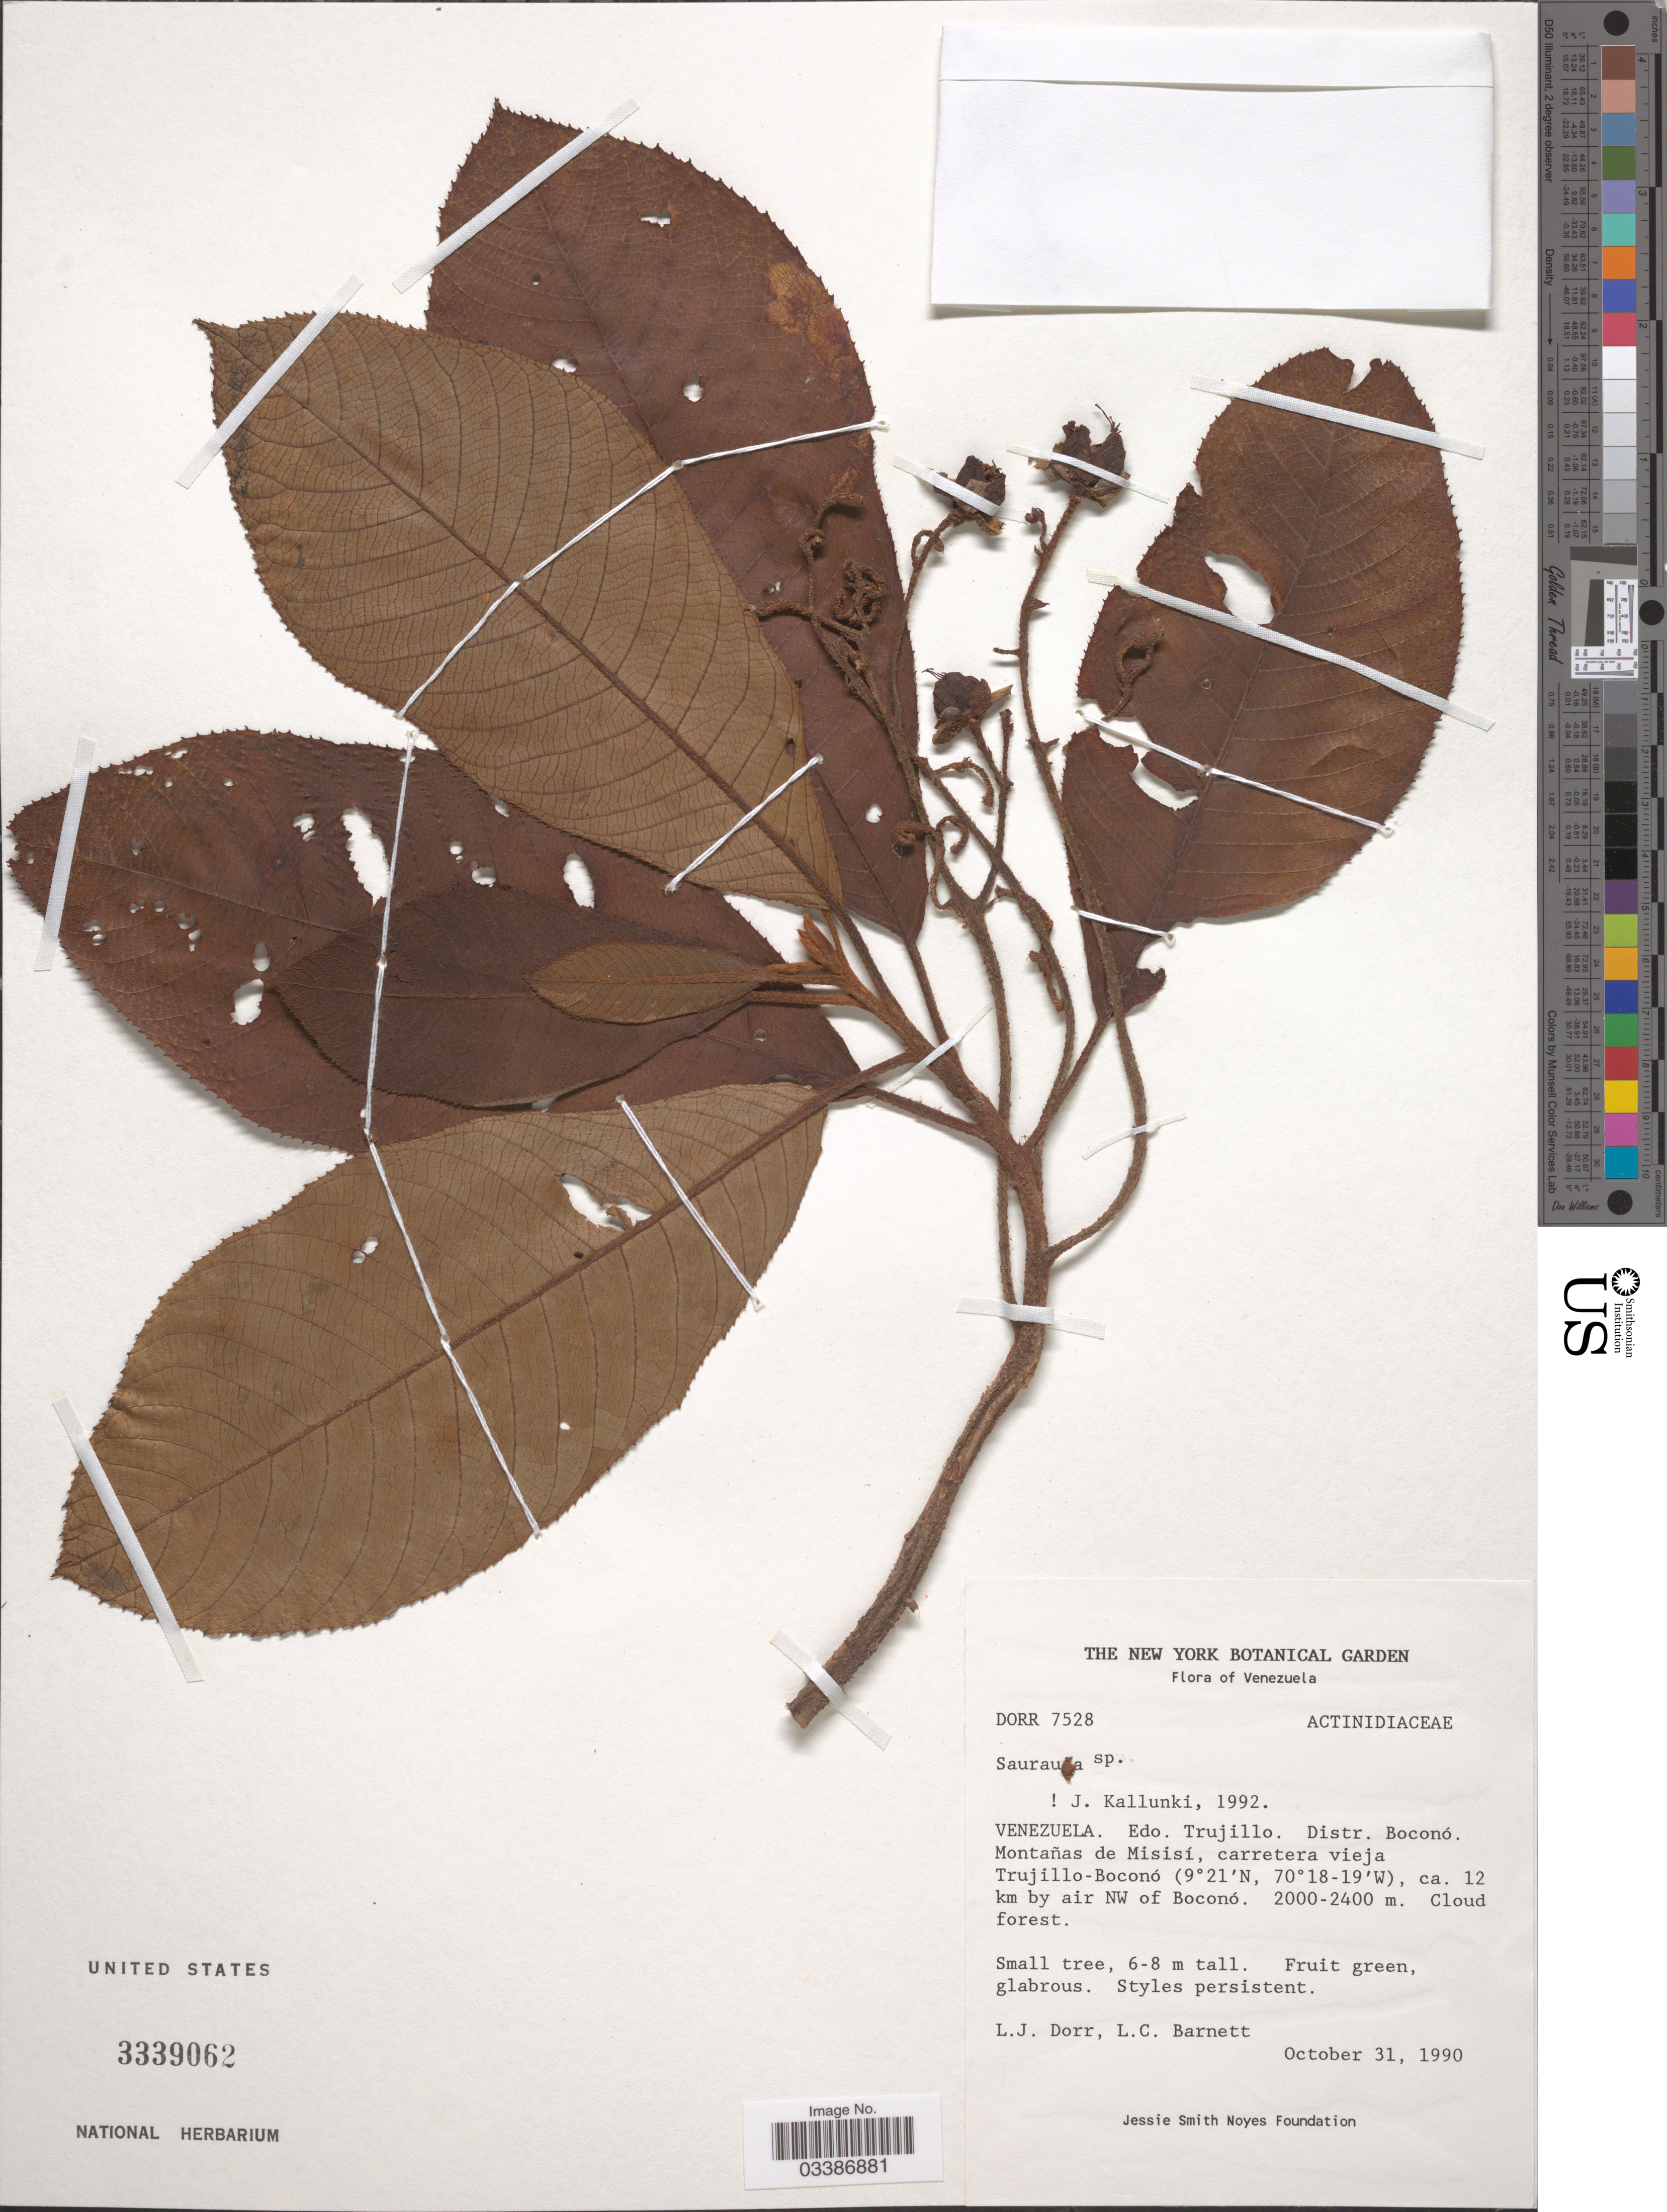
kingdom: Plantae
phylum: Tracheophyta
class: Magnoliopsida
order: Ericales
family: Actinidiaceae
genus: Saurauia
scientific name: Saurauia sp.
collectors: L. J. Dorr & L. C. Barnett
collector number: DORR 7528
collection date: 1990-10-31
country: Venezuela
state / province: Trujillo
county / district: Boconó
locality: Montañas de Misisí, carretera vieja Trujillo-Boconó, ca. 12 km by air NW of Boconó.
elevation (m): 2000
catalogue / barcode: US 3339062